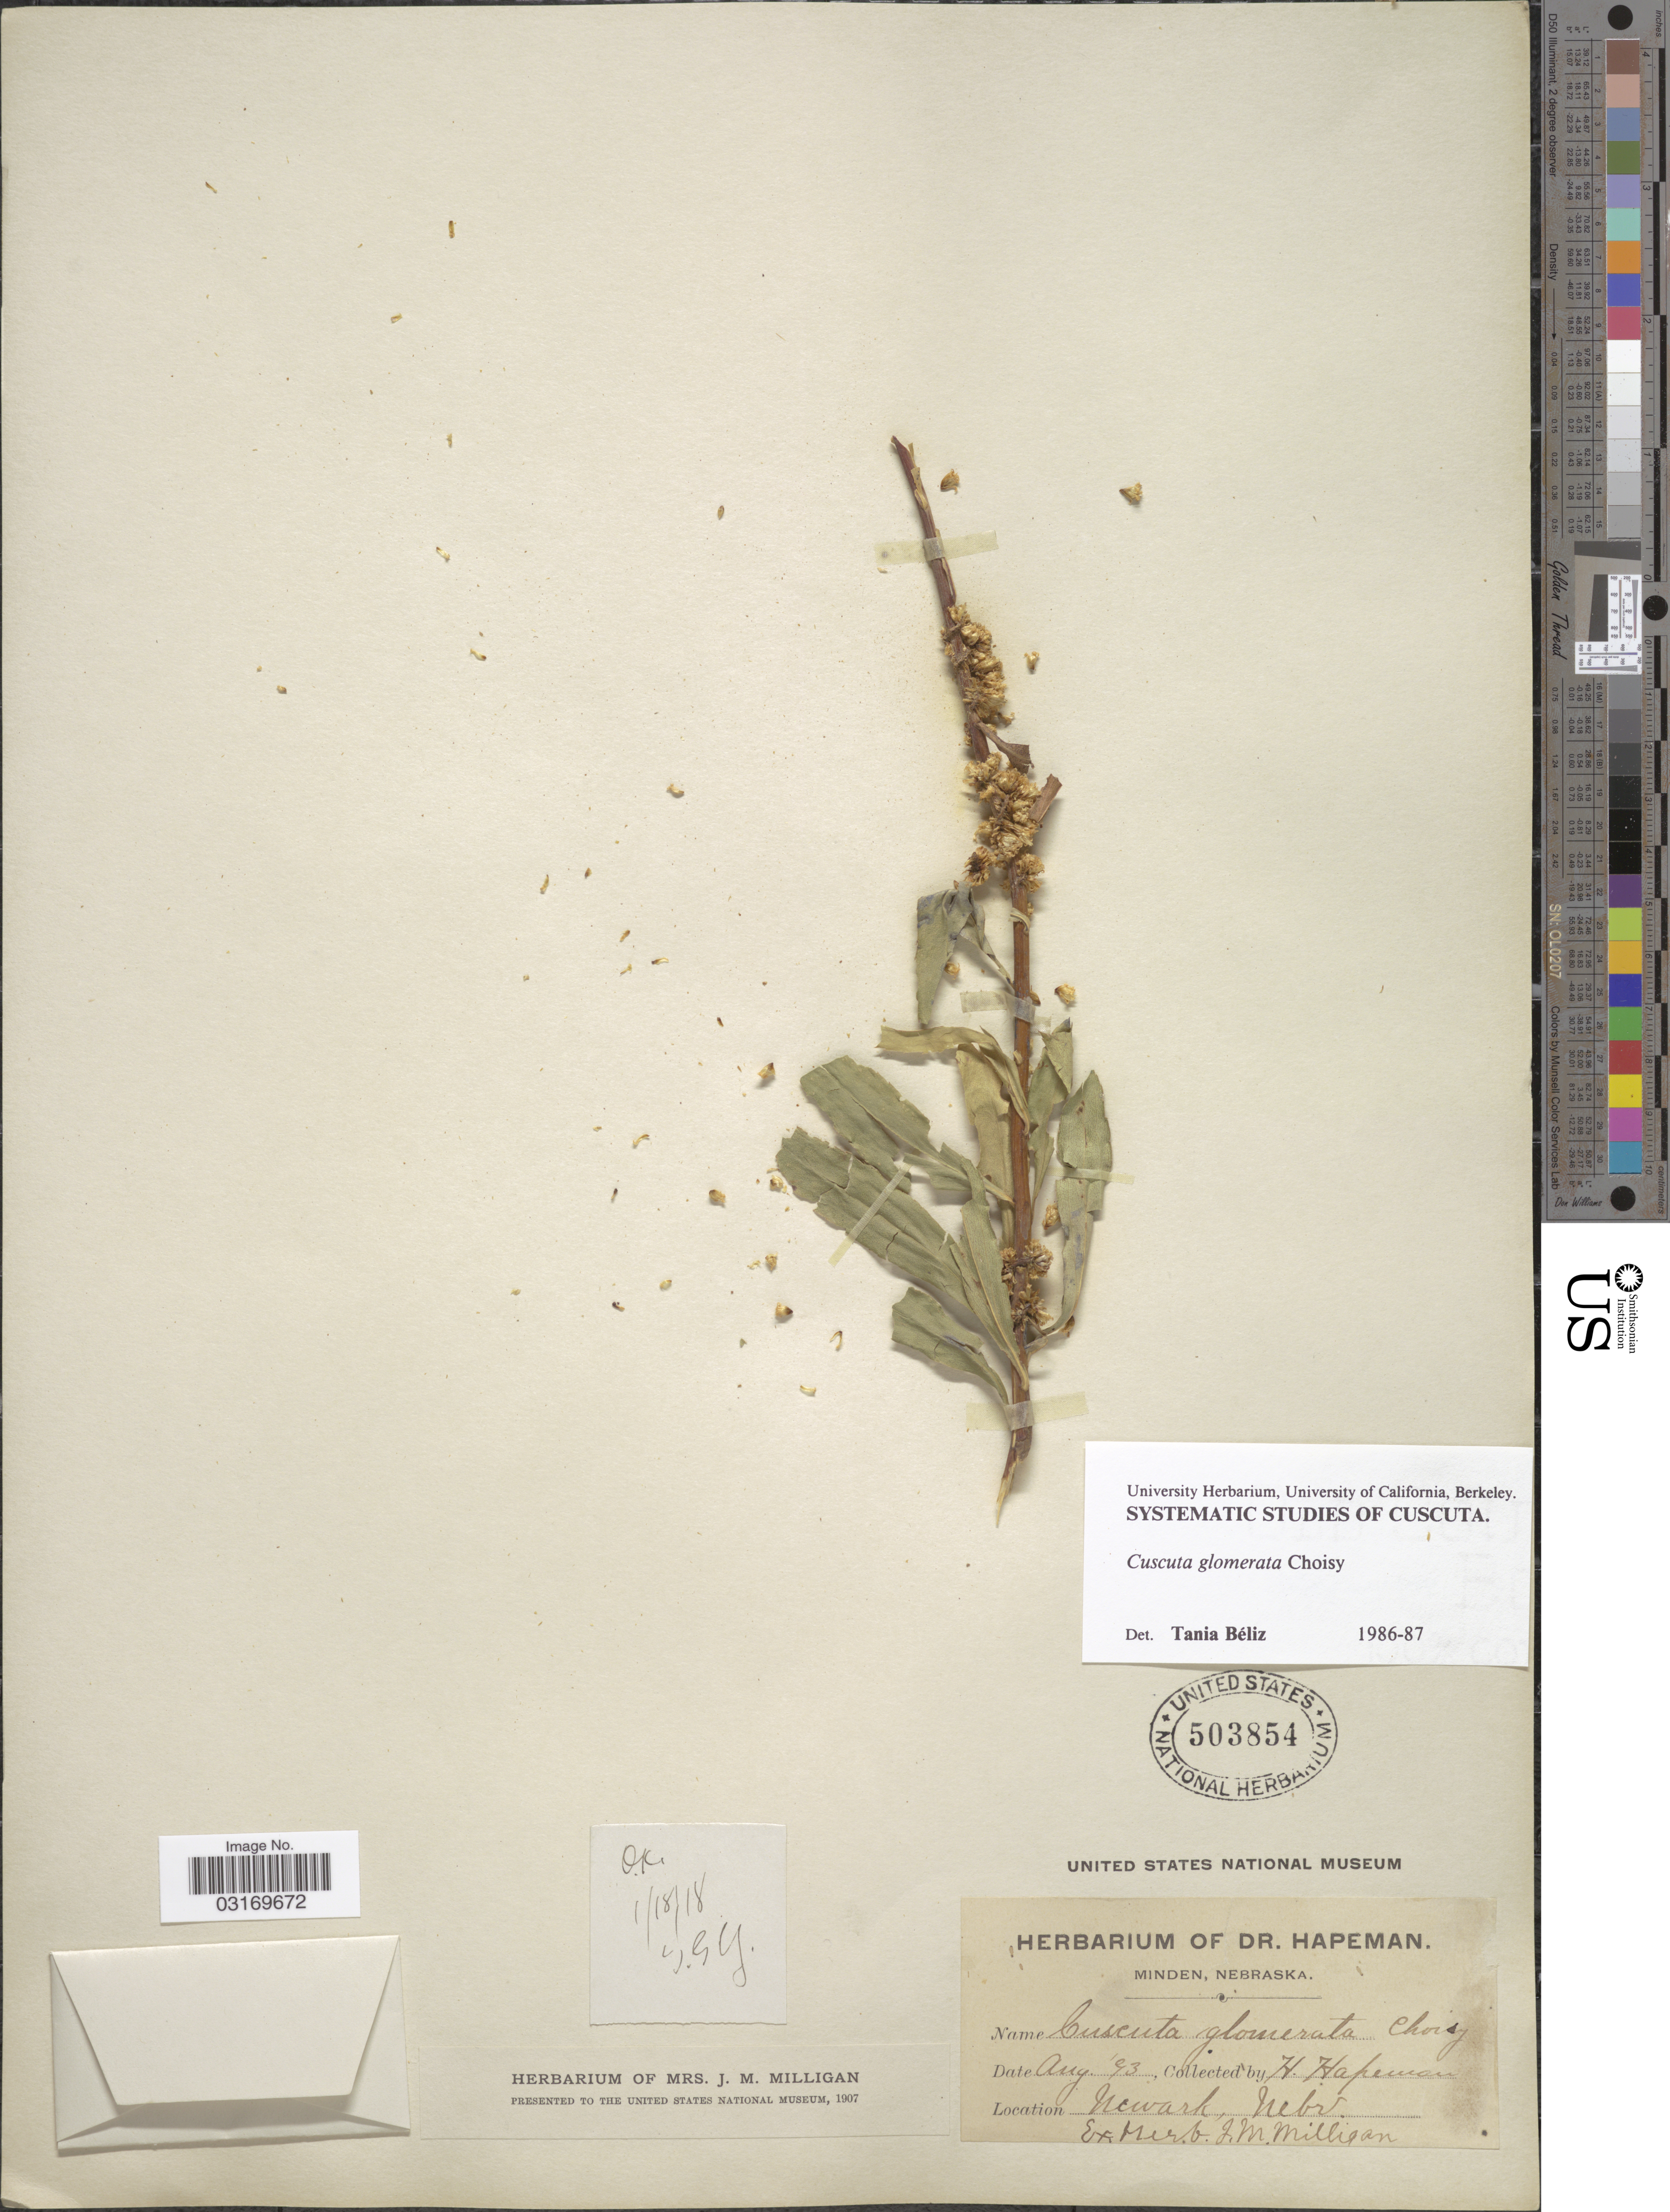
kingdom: Plantae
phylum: Tracheophyta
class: Magnoliopsida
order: Solanales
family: Convolvulaceae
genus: Cuscuta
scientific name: Cuscuta glomerata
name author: Chris.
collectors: H. Hapeman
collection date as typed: Transcribed d/m/y: /8/93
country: United States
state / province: Nebraska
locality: Newark.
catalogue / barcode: US 503854